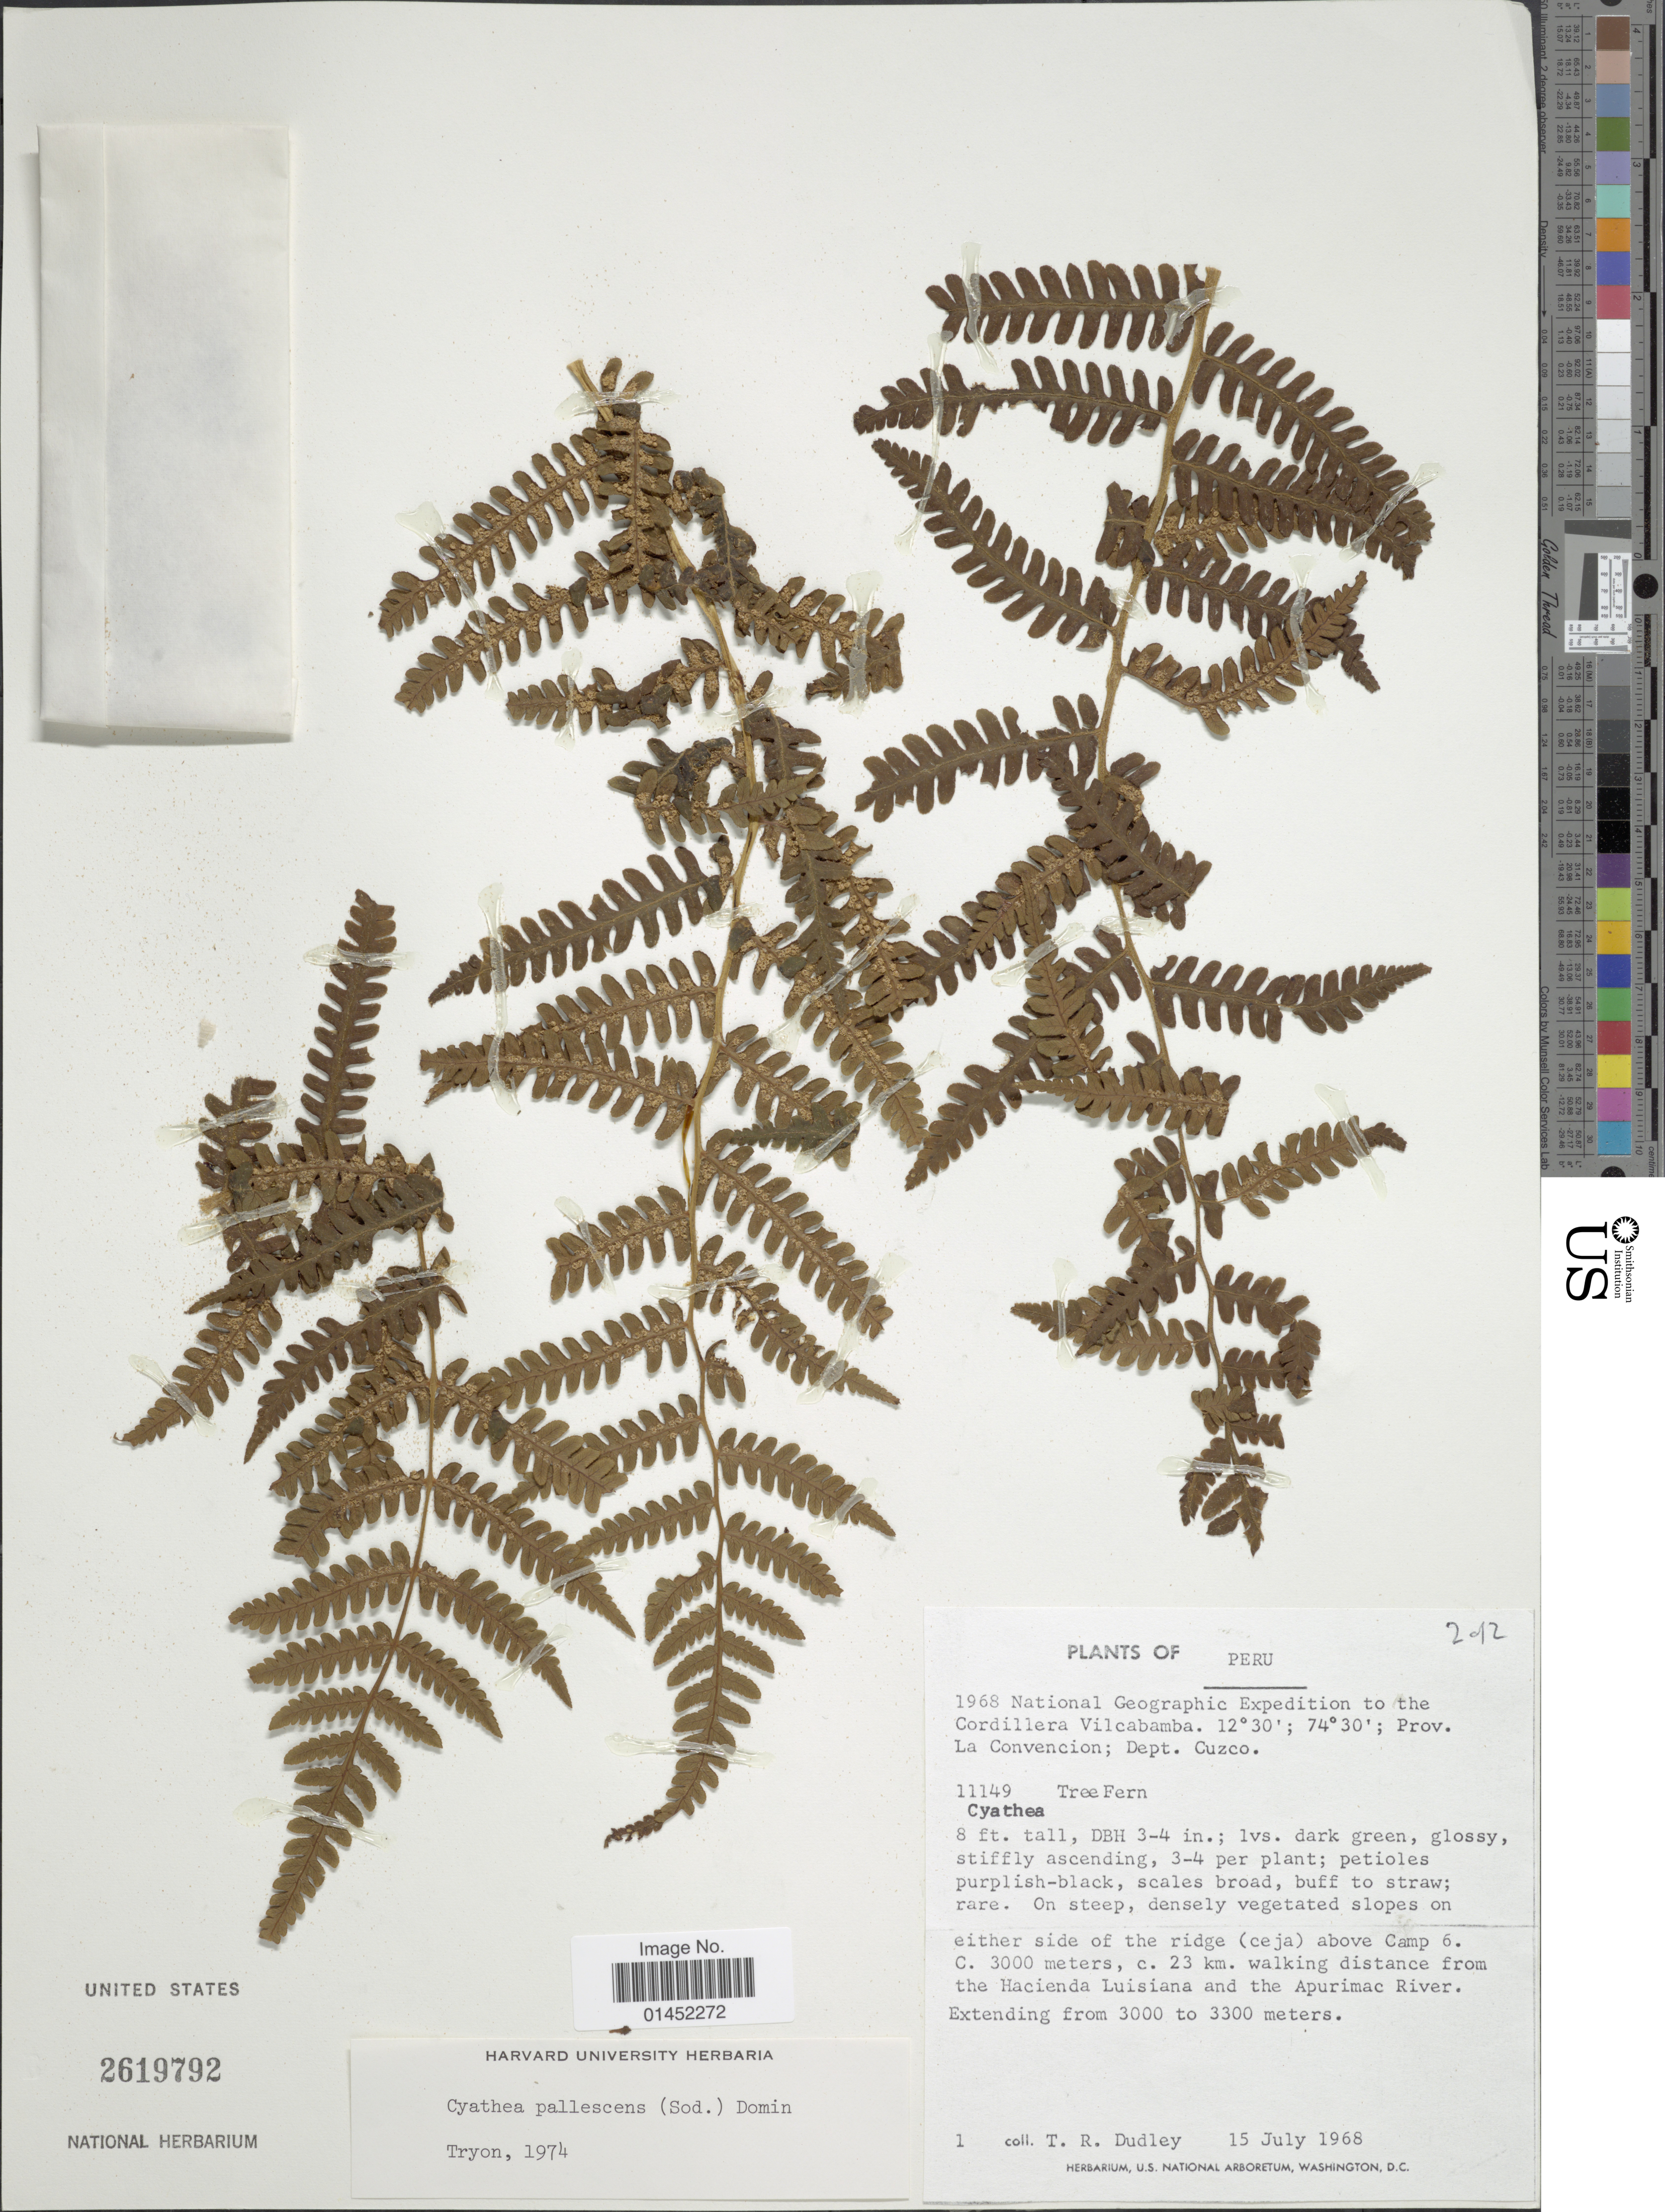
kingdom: Plantae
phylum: Tracheophyta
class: Polypodiopsida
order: Cyatheales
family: Cyatheaceae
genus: Cyathea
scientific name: Cyathea pallescens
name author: (Sodiro) Domin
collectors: T. R. Dudley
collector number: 1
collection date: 1968-07-15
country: Peru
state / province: Cusco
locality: Cordillera Vilcabamba, Prov. La Convencion; Dept Cuzco, either side of the ridge (ceja) above Camp 6. C. 3000 meters, c. 23 km walking distance from the Hacienda Luisiana and the Apurimac River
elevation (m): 3000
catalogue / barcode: US 2619792